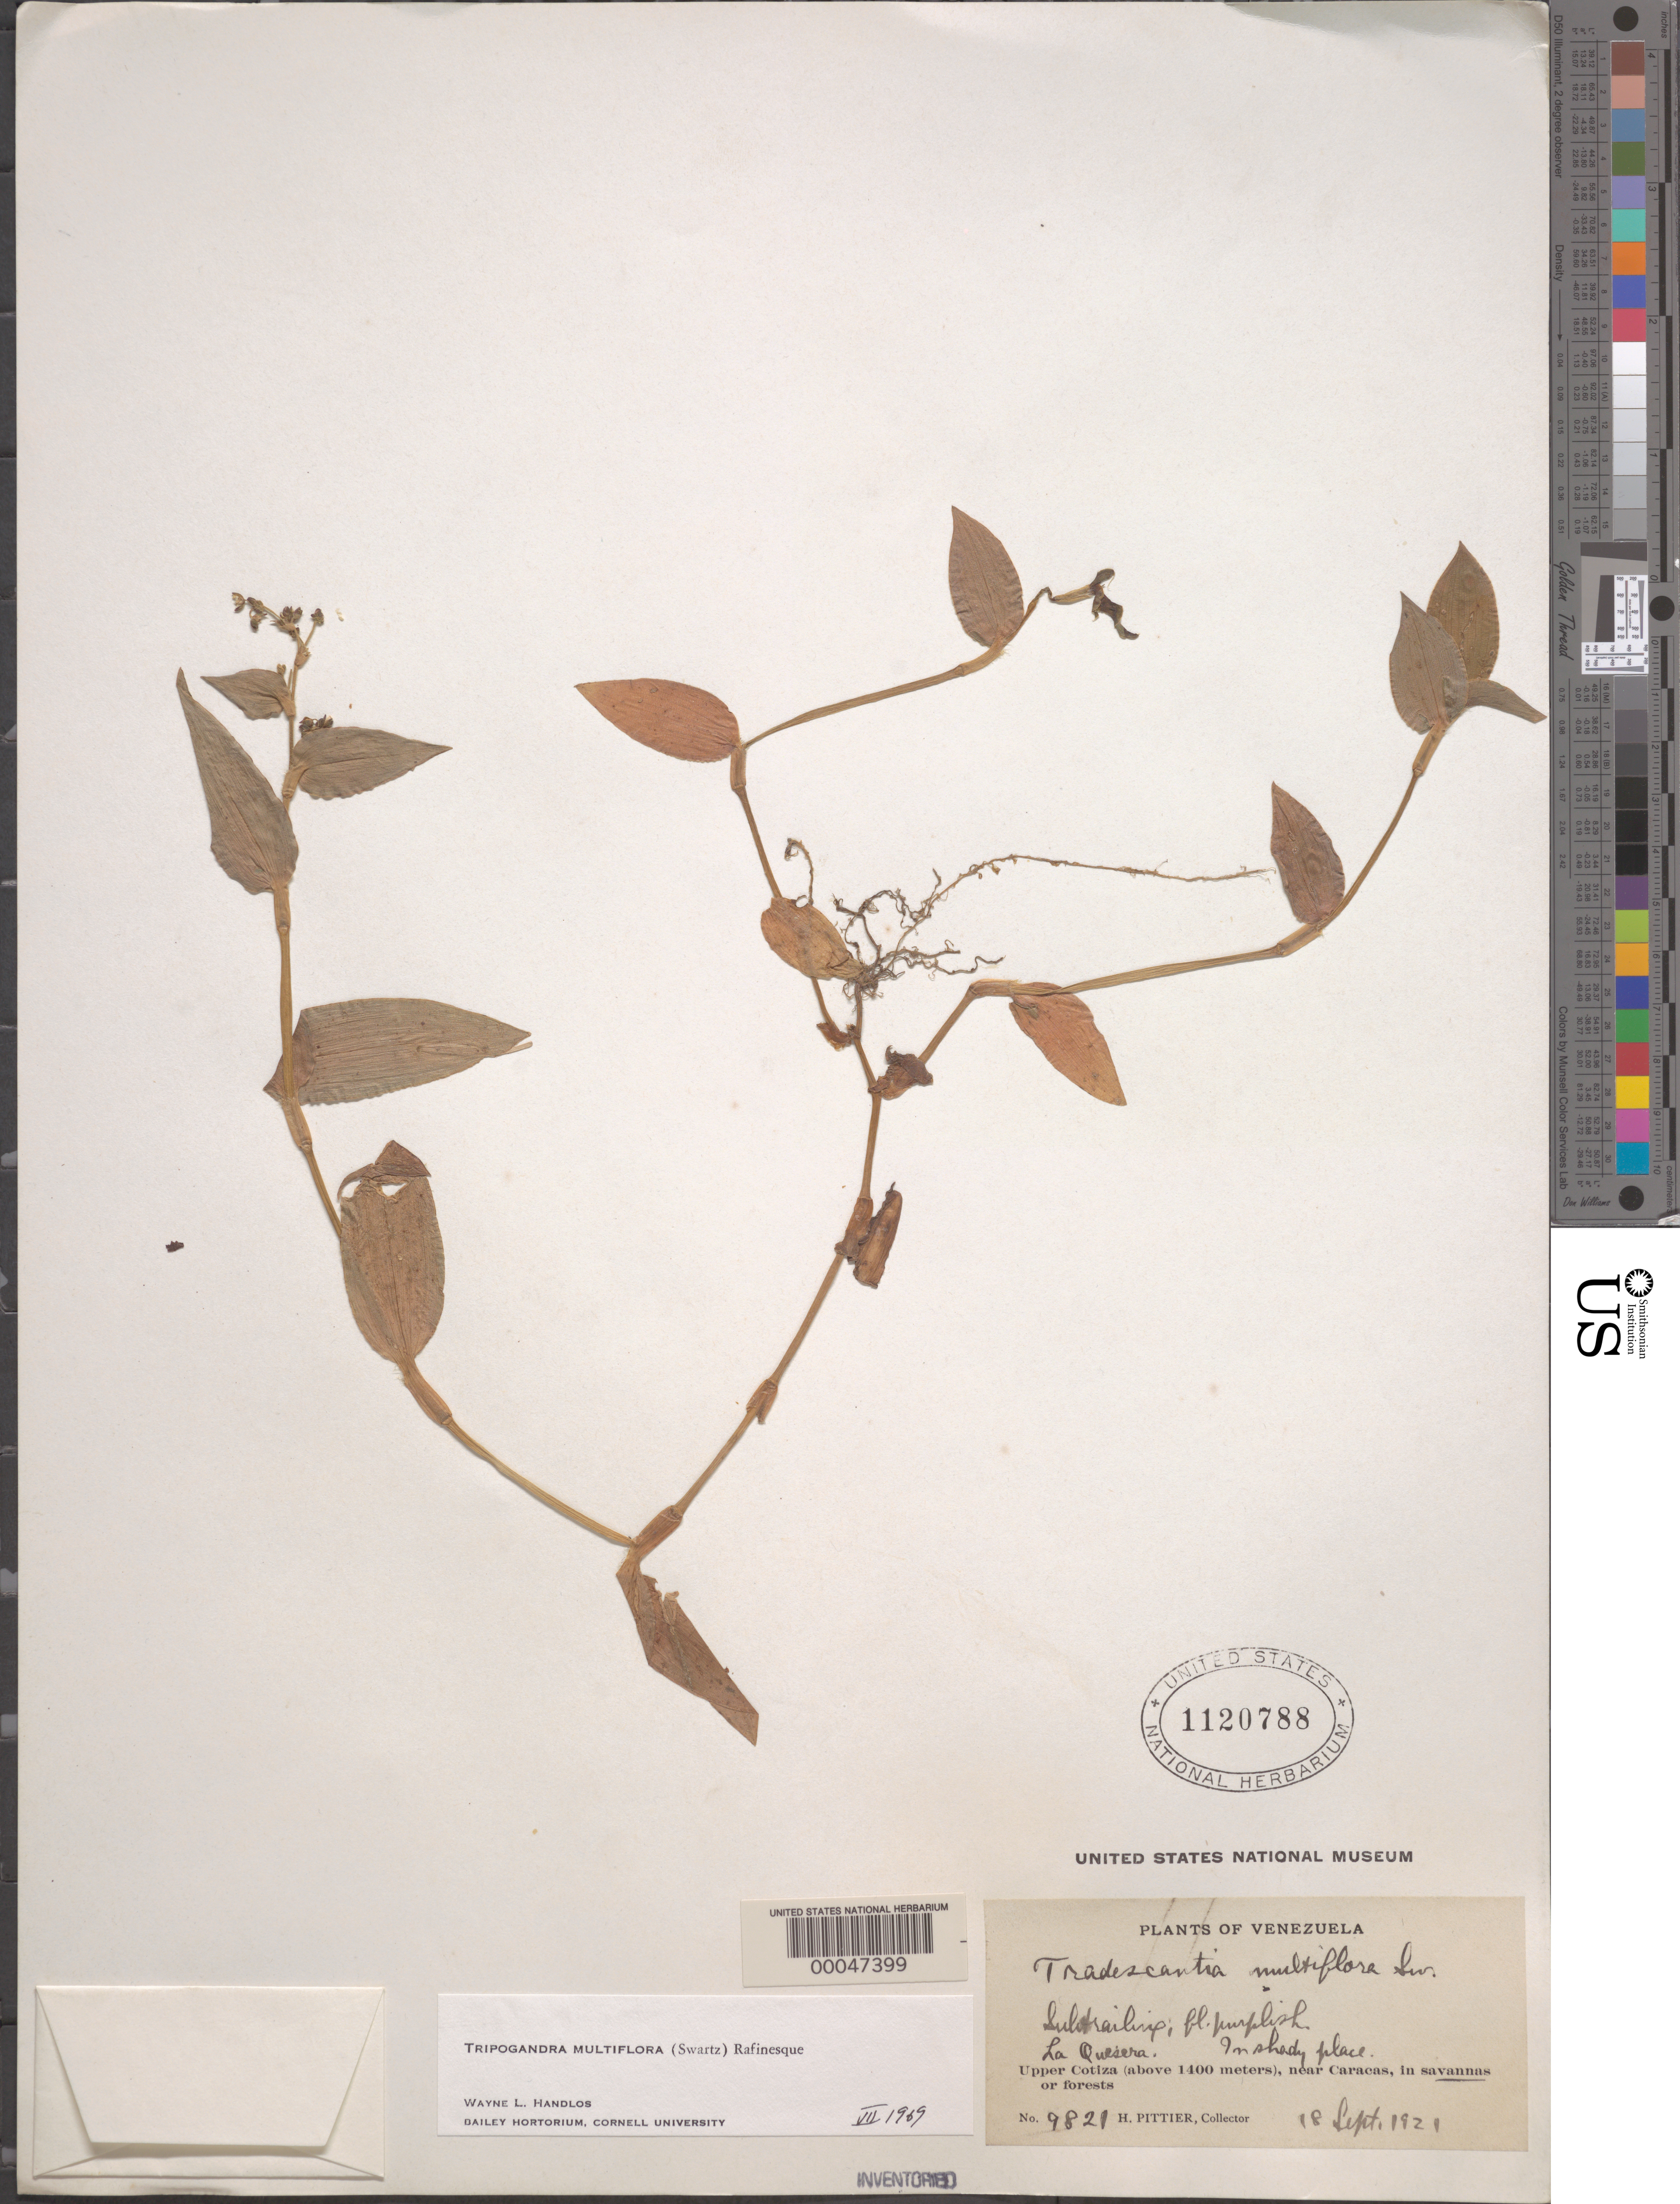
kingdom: Plantae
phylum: Tracheophyta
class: Liliopsida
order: Commelinales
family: Commelinaceae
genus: Tripogandra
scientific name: Tripogandra multiflora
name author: (Sw.) Raf.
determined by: Handlos, W. L.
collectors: H. F. Pittier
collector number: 9821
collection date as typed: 18 Sep 1921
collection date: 1921-09-18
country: Venezuela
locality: Upper Cotiza, near Caracas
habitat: Shaded savanna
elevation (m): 1400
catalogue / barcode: US 1120788